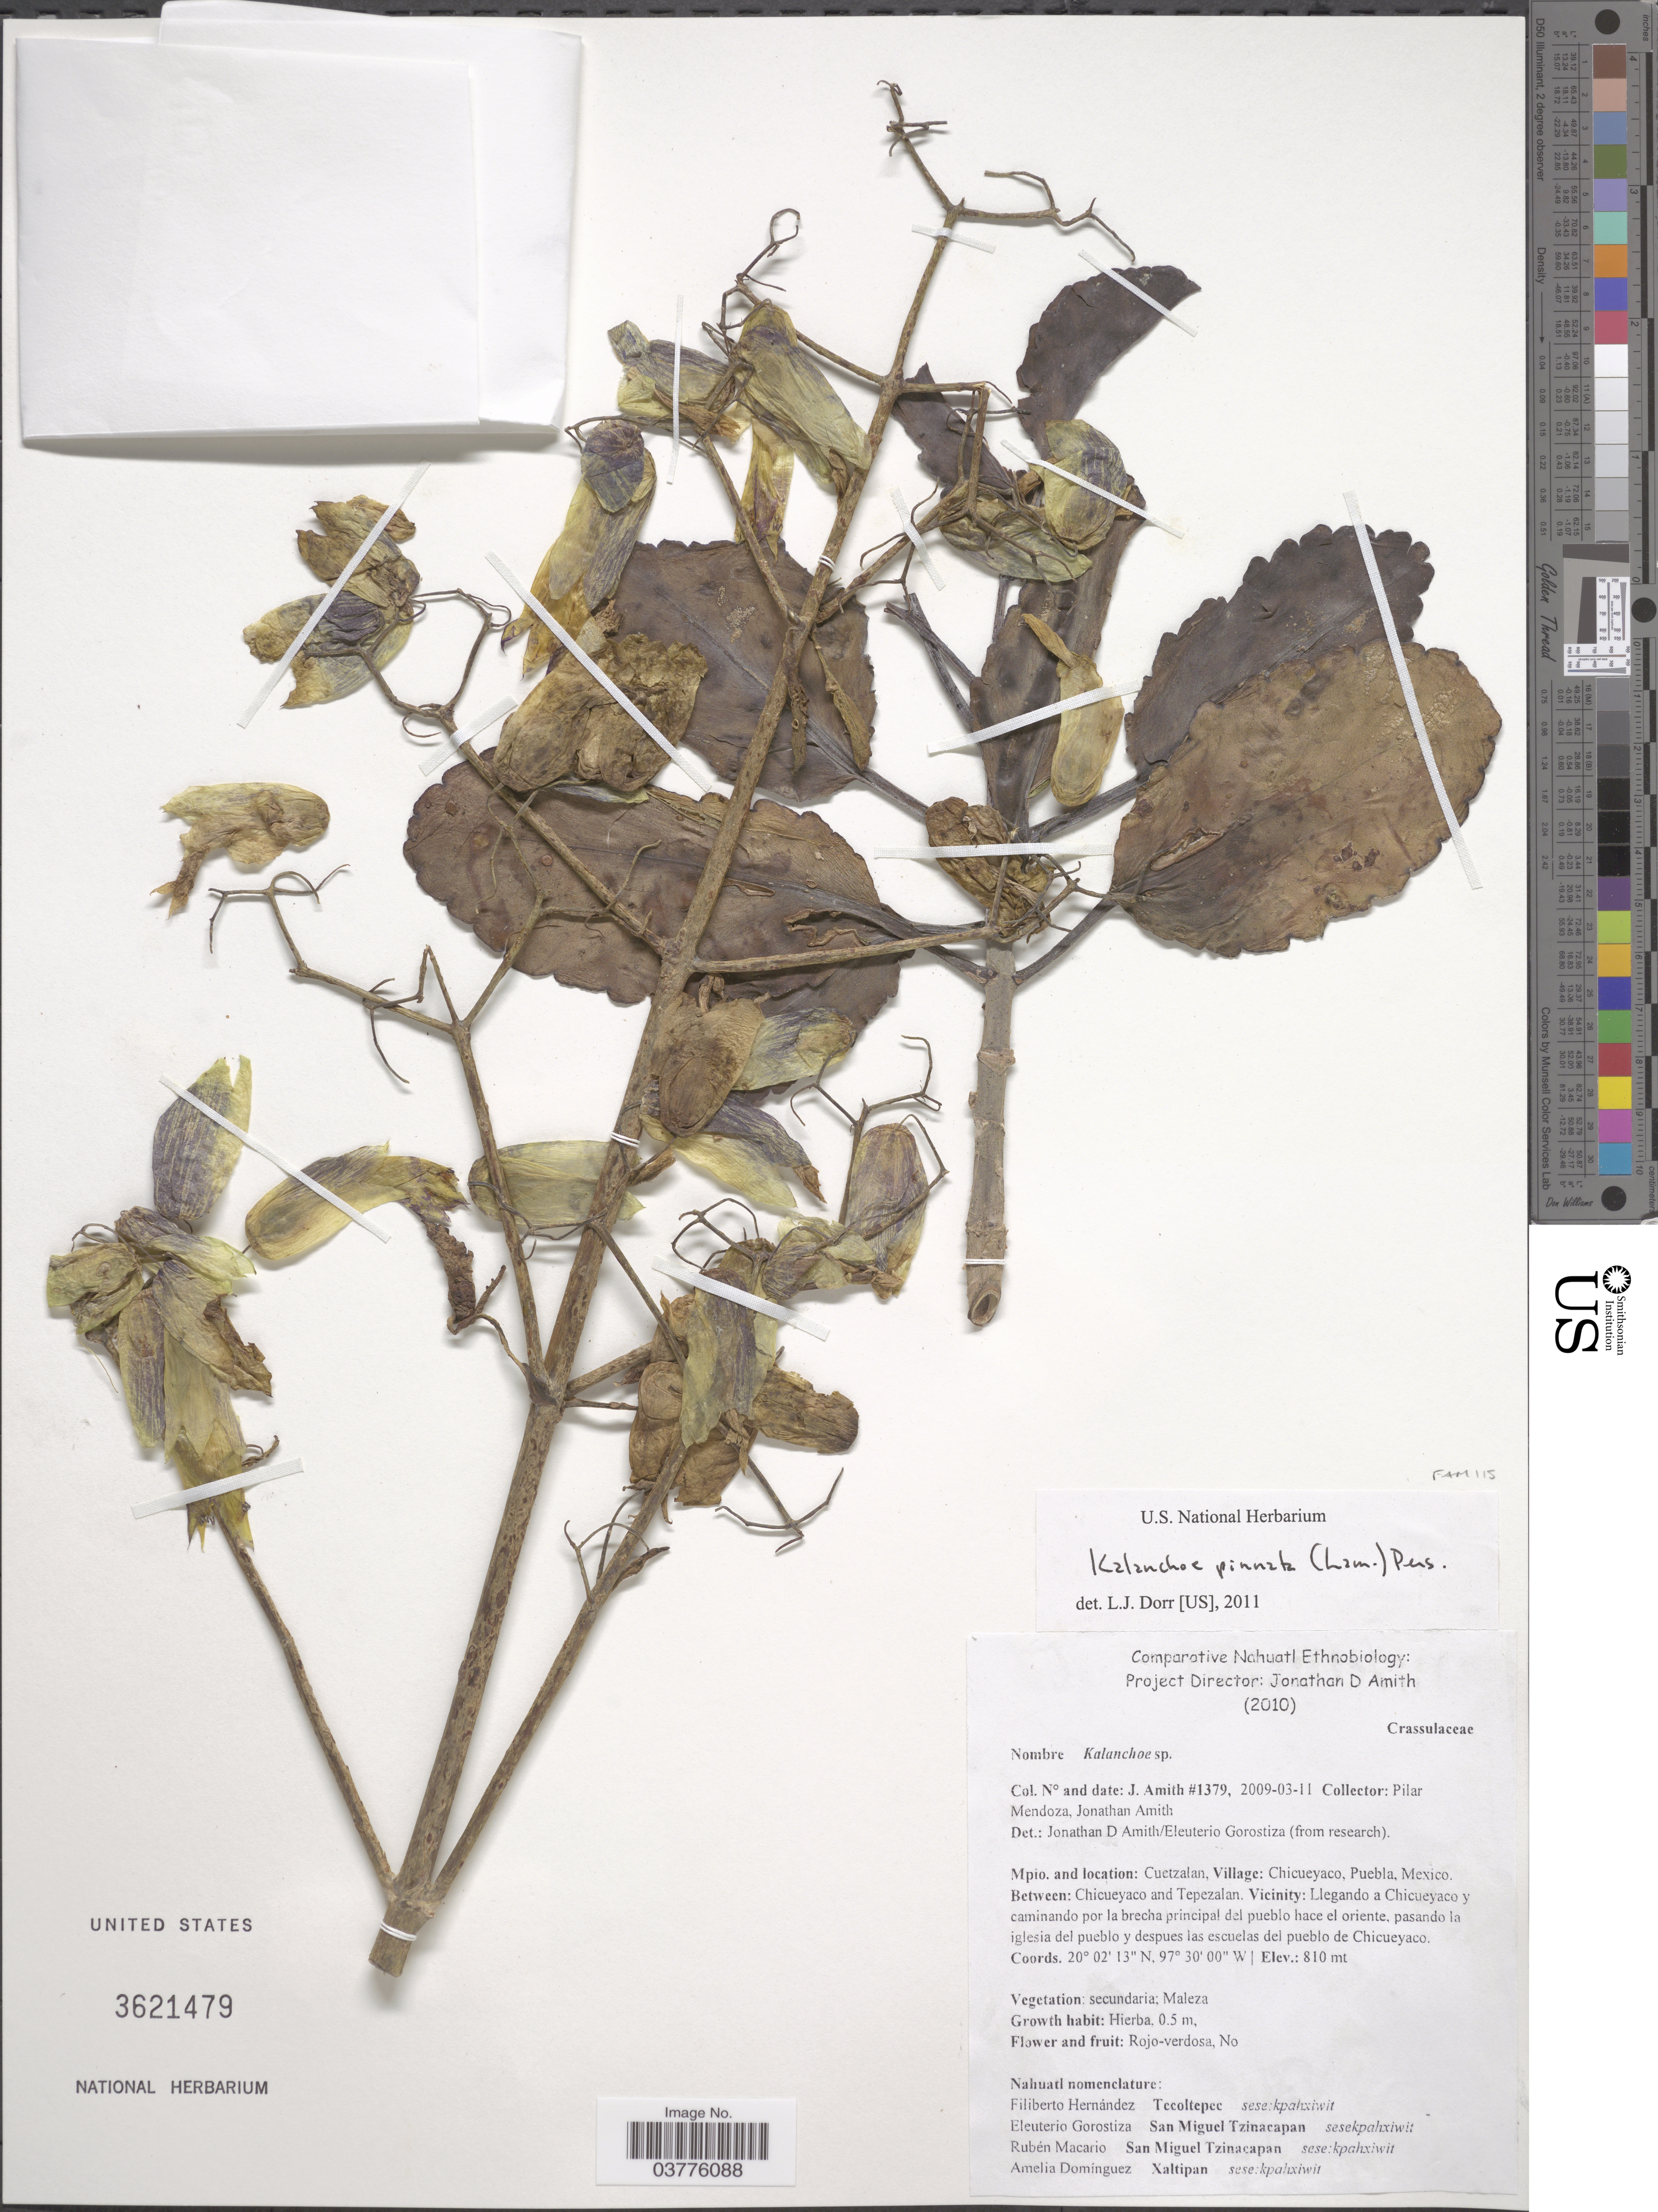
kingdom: Plantae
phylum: Tracheophyta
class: Magnoliopsida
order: Saxifragales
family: Crassulaceae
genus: Kalanchoe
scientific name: Kalanchoe pinnata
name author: (Lam.) Pers.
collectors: P. Mendoza & J. D. Amith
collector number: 1379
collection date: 2009-03-11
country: Mexico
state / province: Puebla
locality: Cuetzalan, Village: Chicueyaco. Between: Chicueyaco and Tepezalan. Vicinity: Llegando a Chicueyaco y caminando por la brecha principal del pueblo hace el oriente, pasando la iglesia del pueblo y despues las escuelas del pueblo de Chicueyaco.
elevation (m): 810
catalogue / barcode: US 3621479